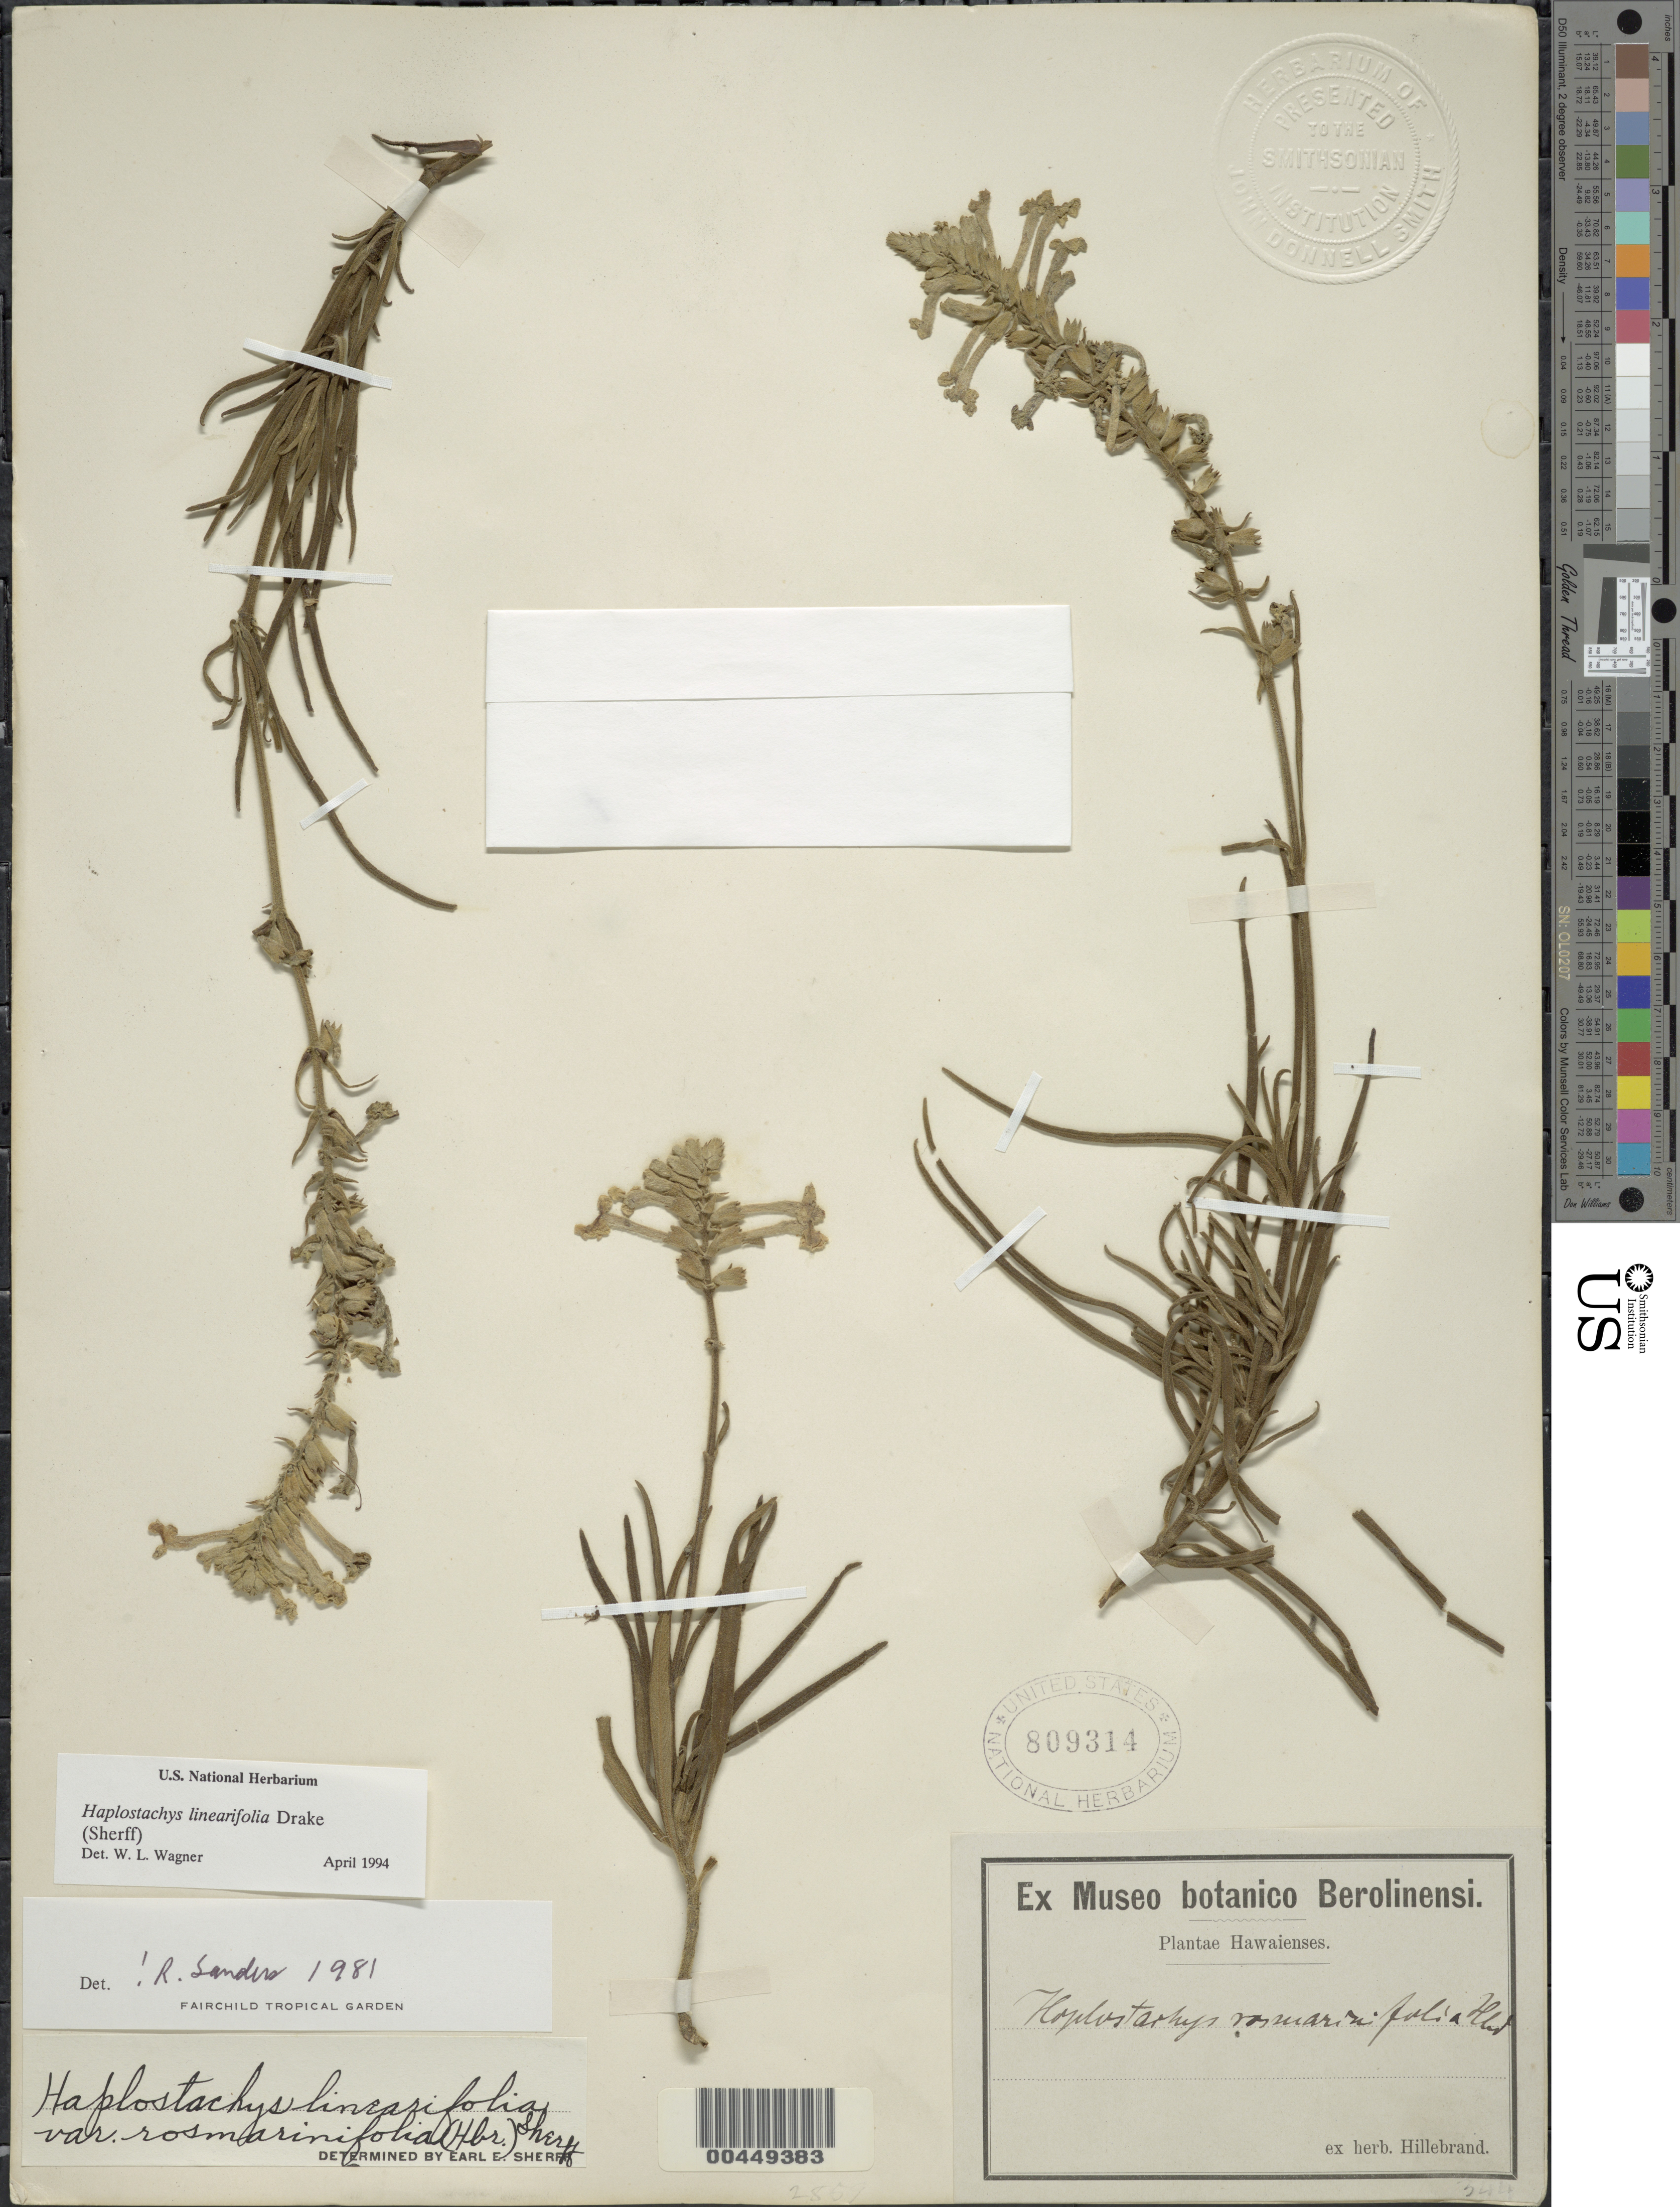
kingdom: Plantae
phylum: Tracheophyta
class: Magnoliopsida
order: Lamiales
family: Lamiaceae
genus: Haplostachys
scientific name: Haplostachys linearifolia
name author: (Drake) Sherff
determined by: Wagner, W. L., (BOT), Smithsonian Institution - National Museum of Natural History (UNITED STATES)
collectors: W. Hillebrand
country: United States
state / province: Hawaii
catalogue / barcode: US 809314